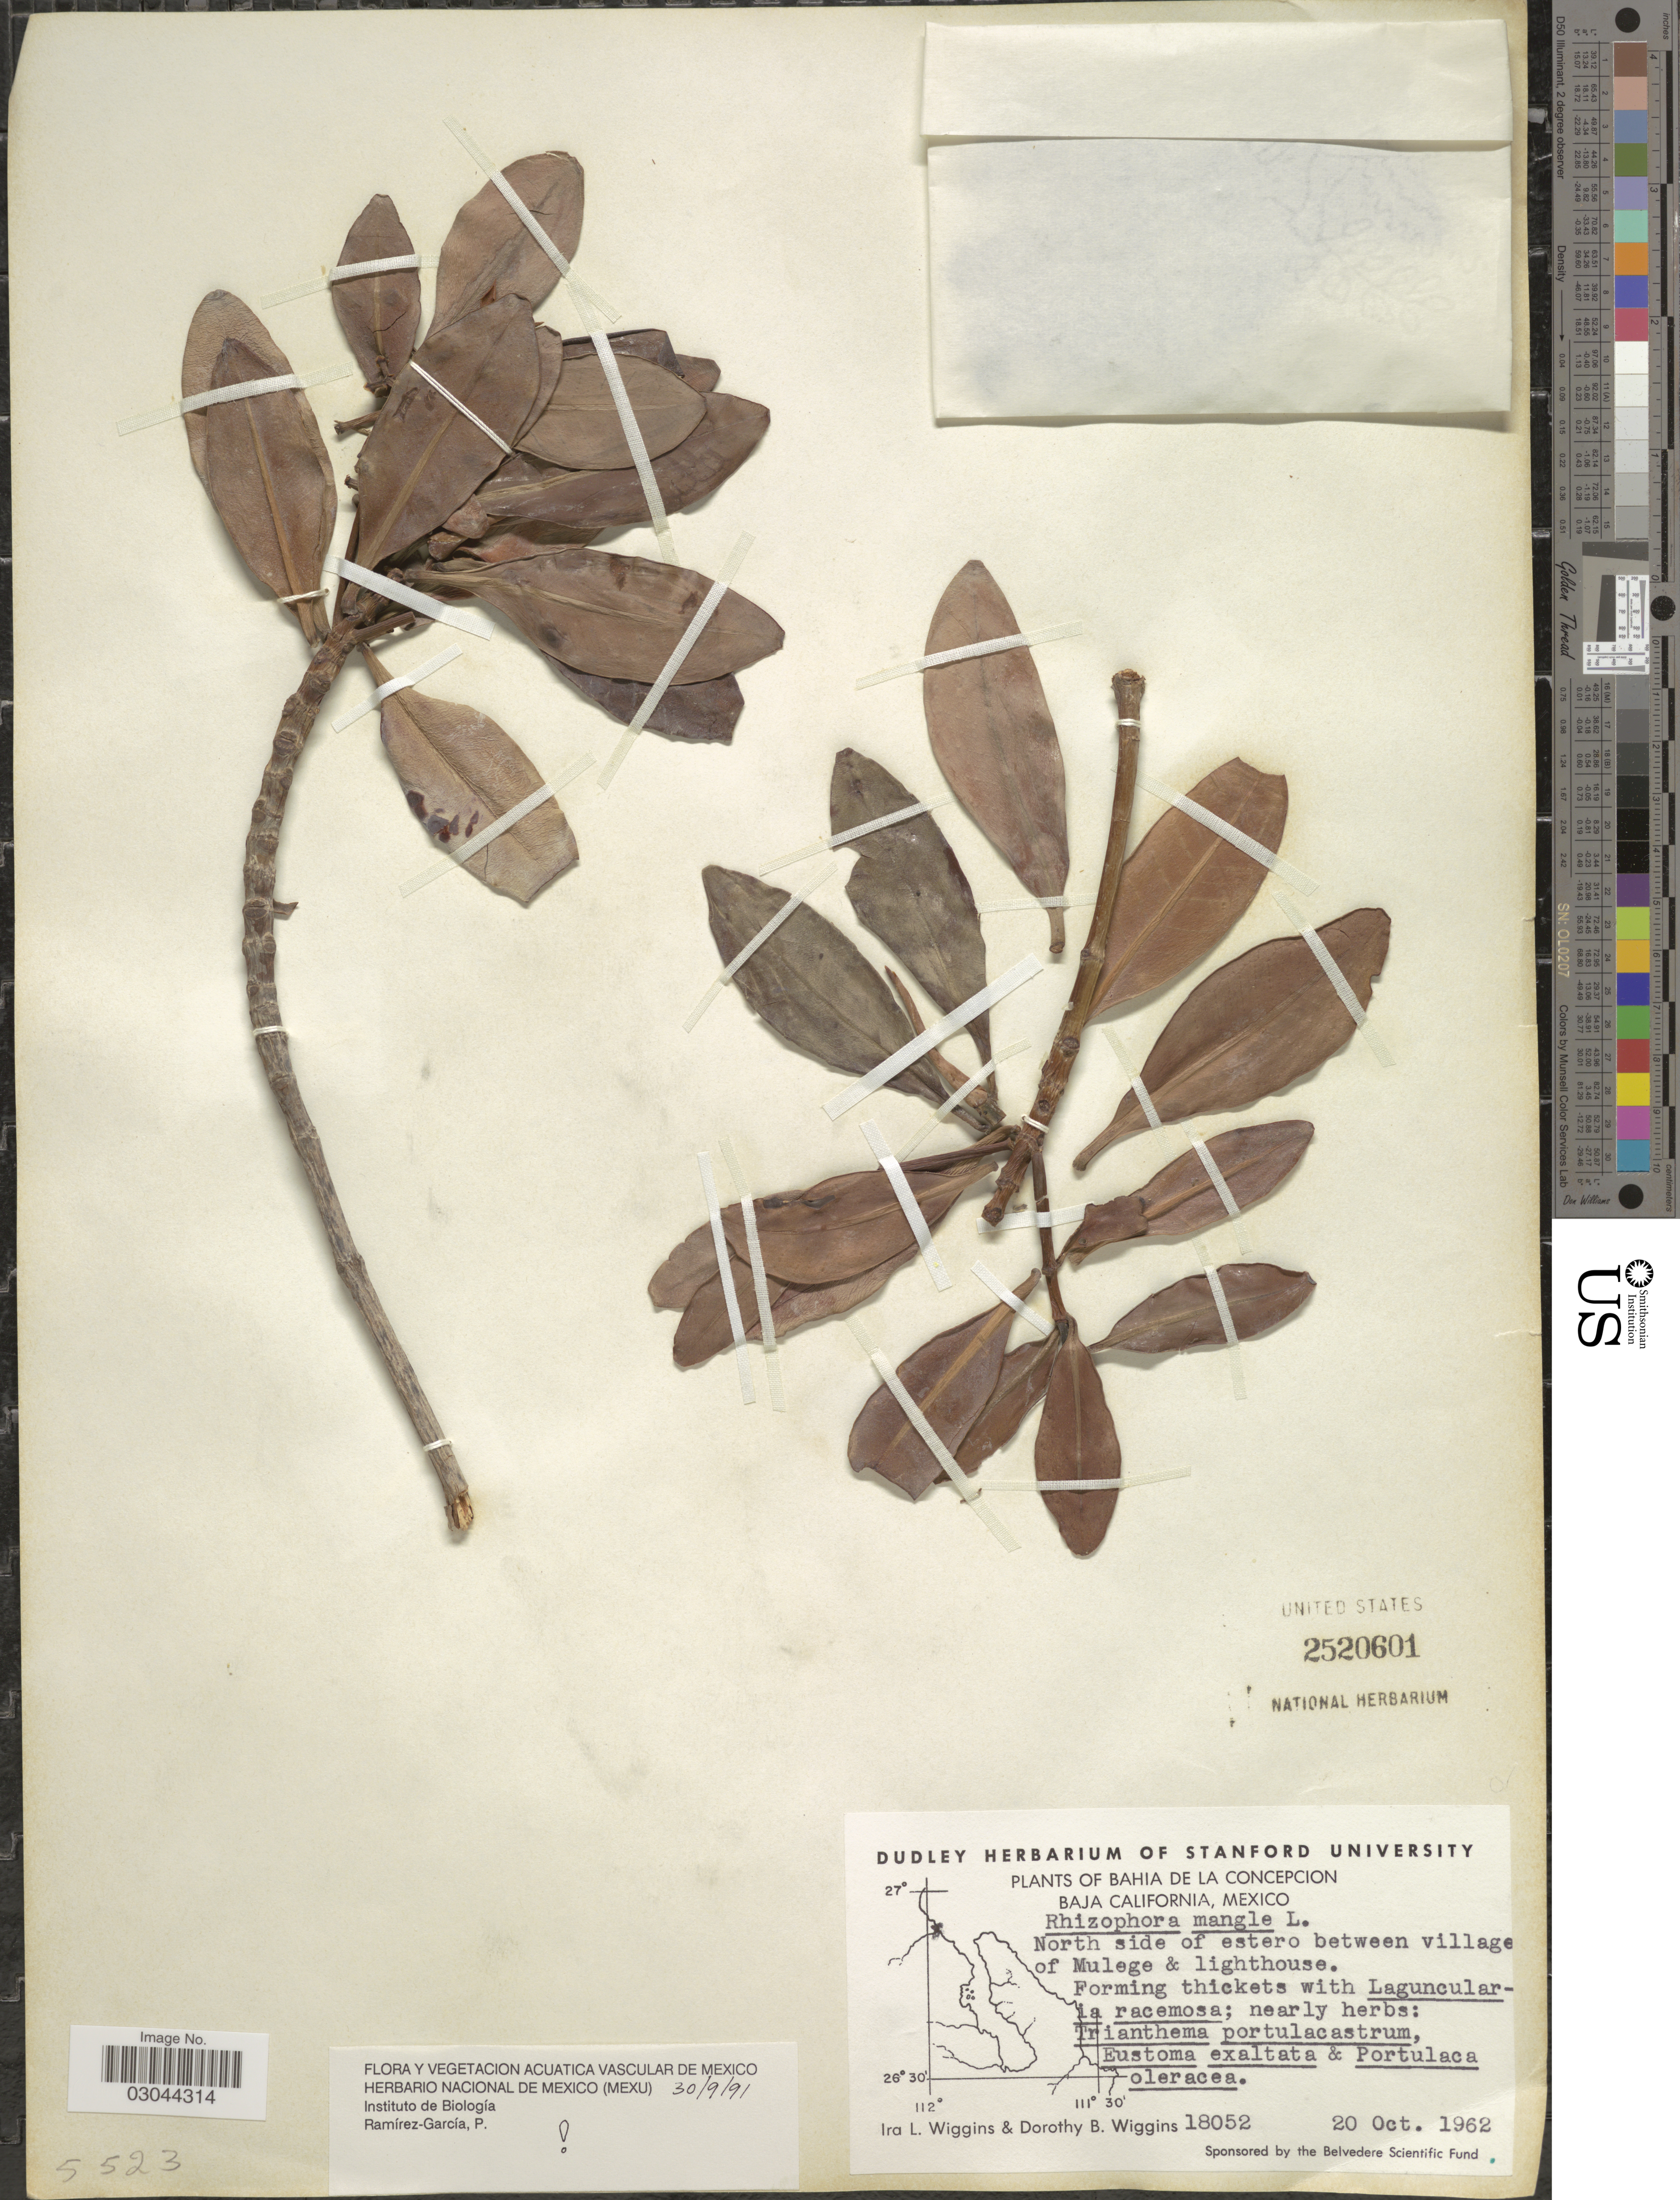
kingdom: Plantae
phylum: Tracheophyta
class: Magnoliopsida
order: Malpighiales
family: Rhizophoraceae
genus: Rhizophora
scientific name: Rhizophora mangle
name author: L.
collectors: I. L. Wiggins & D. B. Wiggins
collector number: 18052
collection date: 1962-10-20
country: Mexico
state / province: Baja California Sur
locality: Bahia de La Concepcion. North side of estero between village of Mulege & lighthouse.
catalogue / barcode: US 2520601